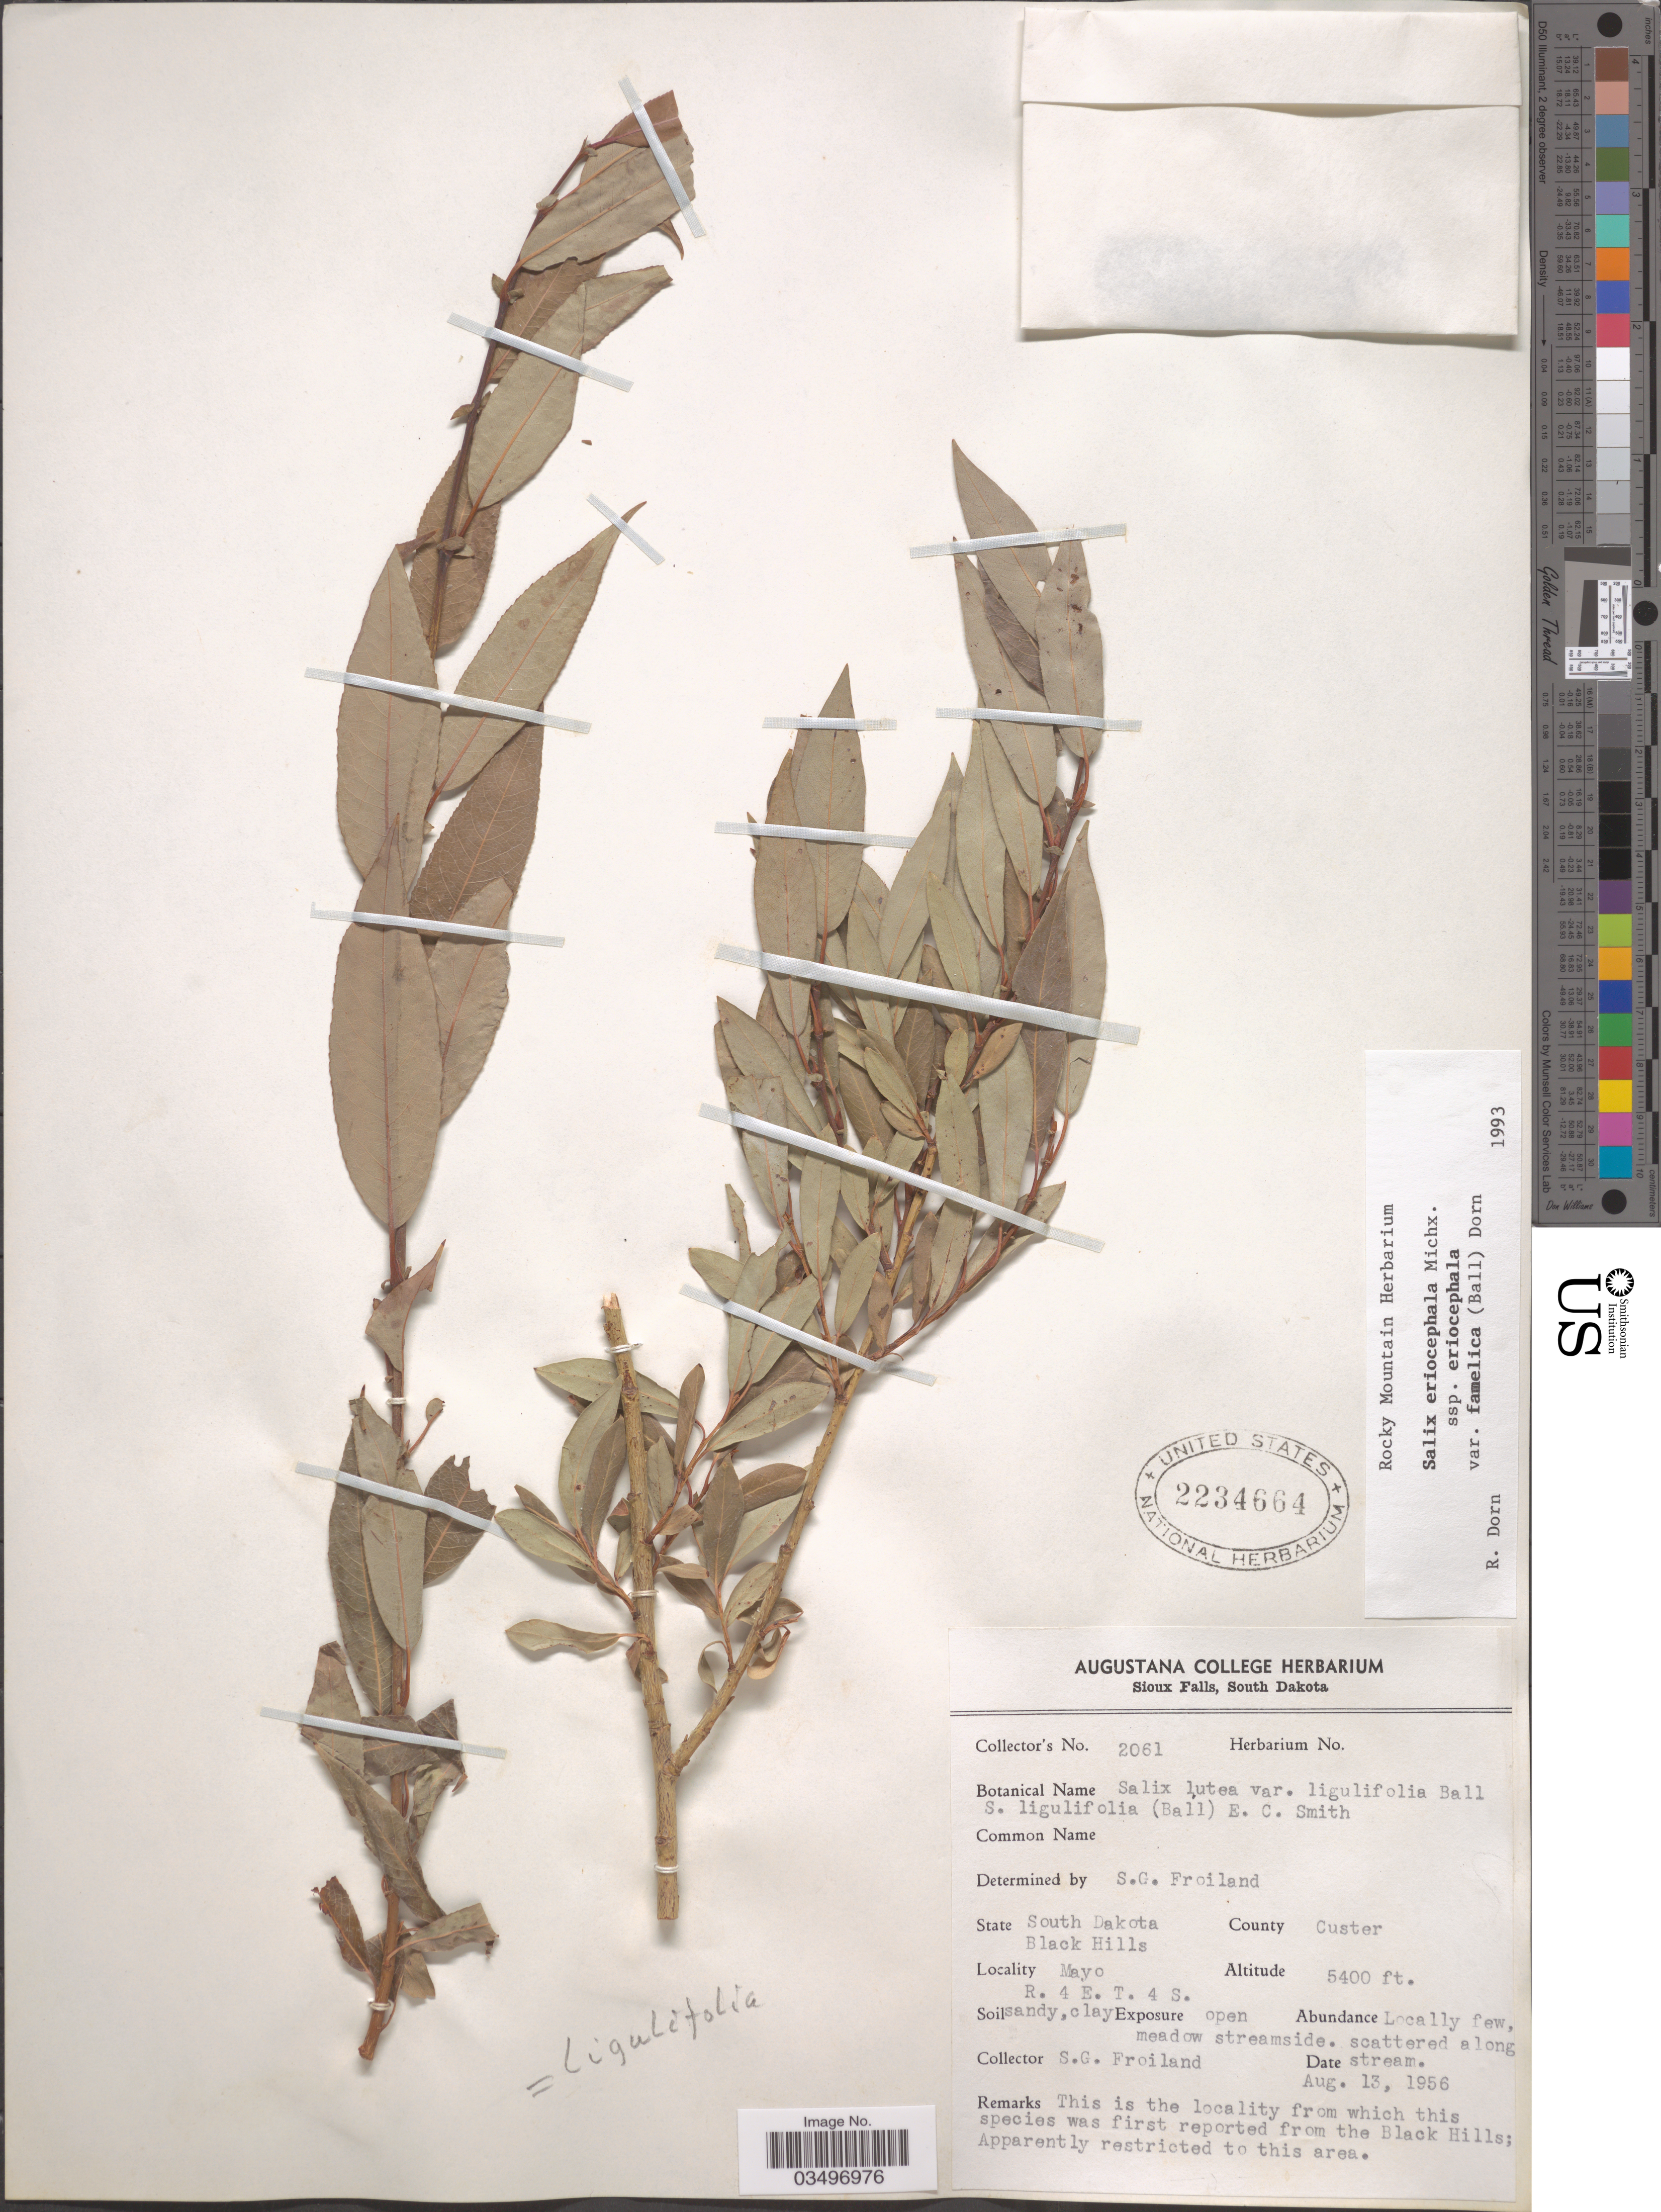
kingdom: Plantae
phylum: Tracheophyta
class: Magnoliopsida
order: Malpighiales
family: Salicaceae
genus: Salix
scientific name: Salix eriocephala var. famelica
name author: (C.R. Ball) Dorn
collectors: S. Froiland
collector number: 2061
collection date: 1956-08-13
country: United States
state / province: South Dakota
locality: Black Hills. County Custer. Mayo R. 4 E. T. 4 S.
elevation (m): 1646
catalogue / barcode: US 2234664